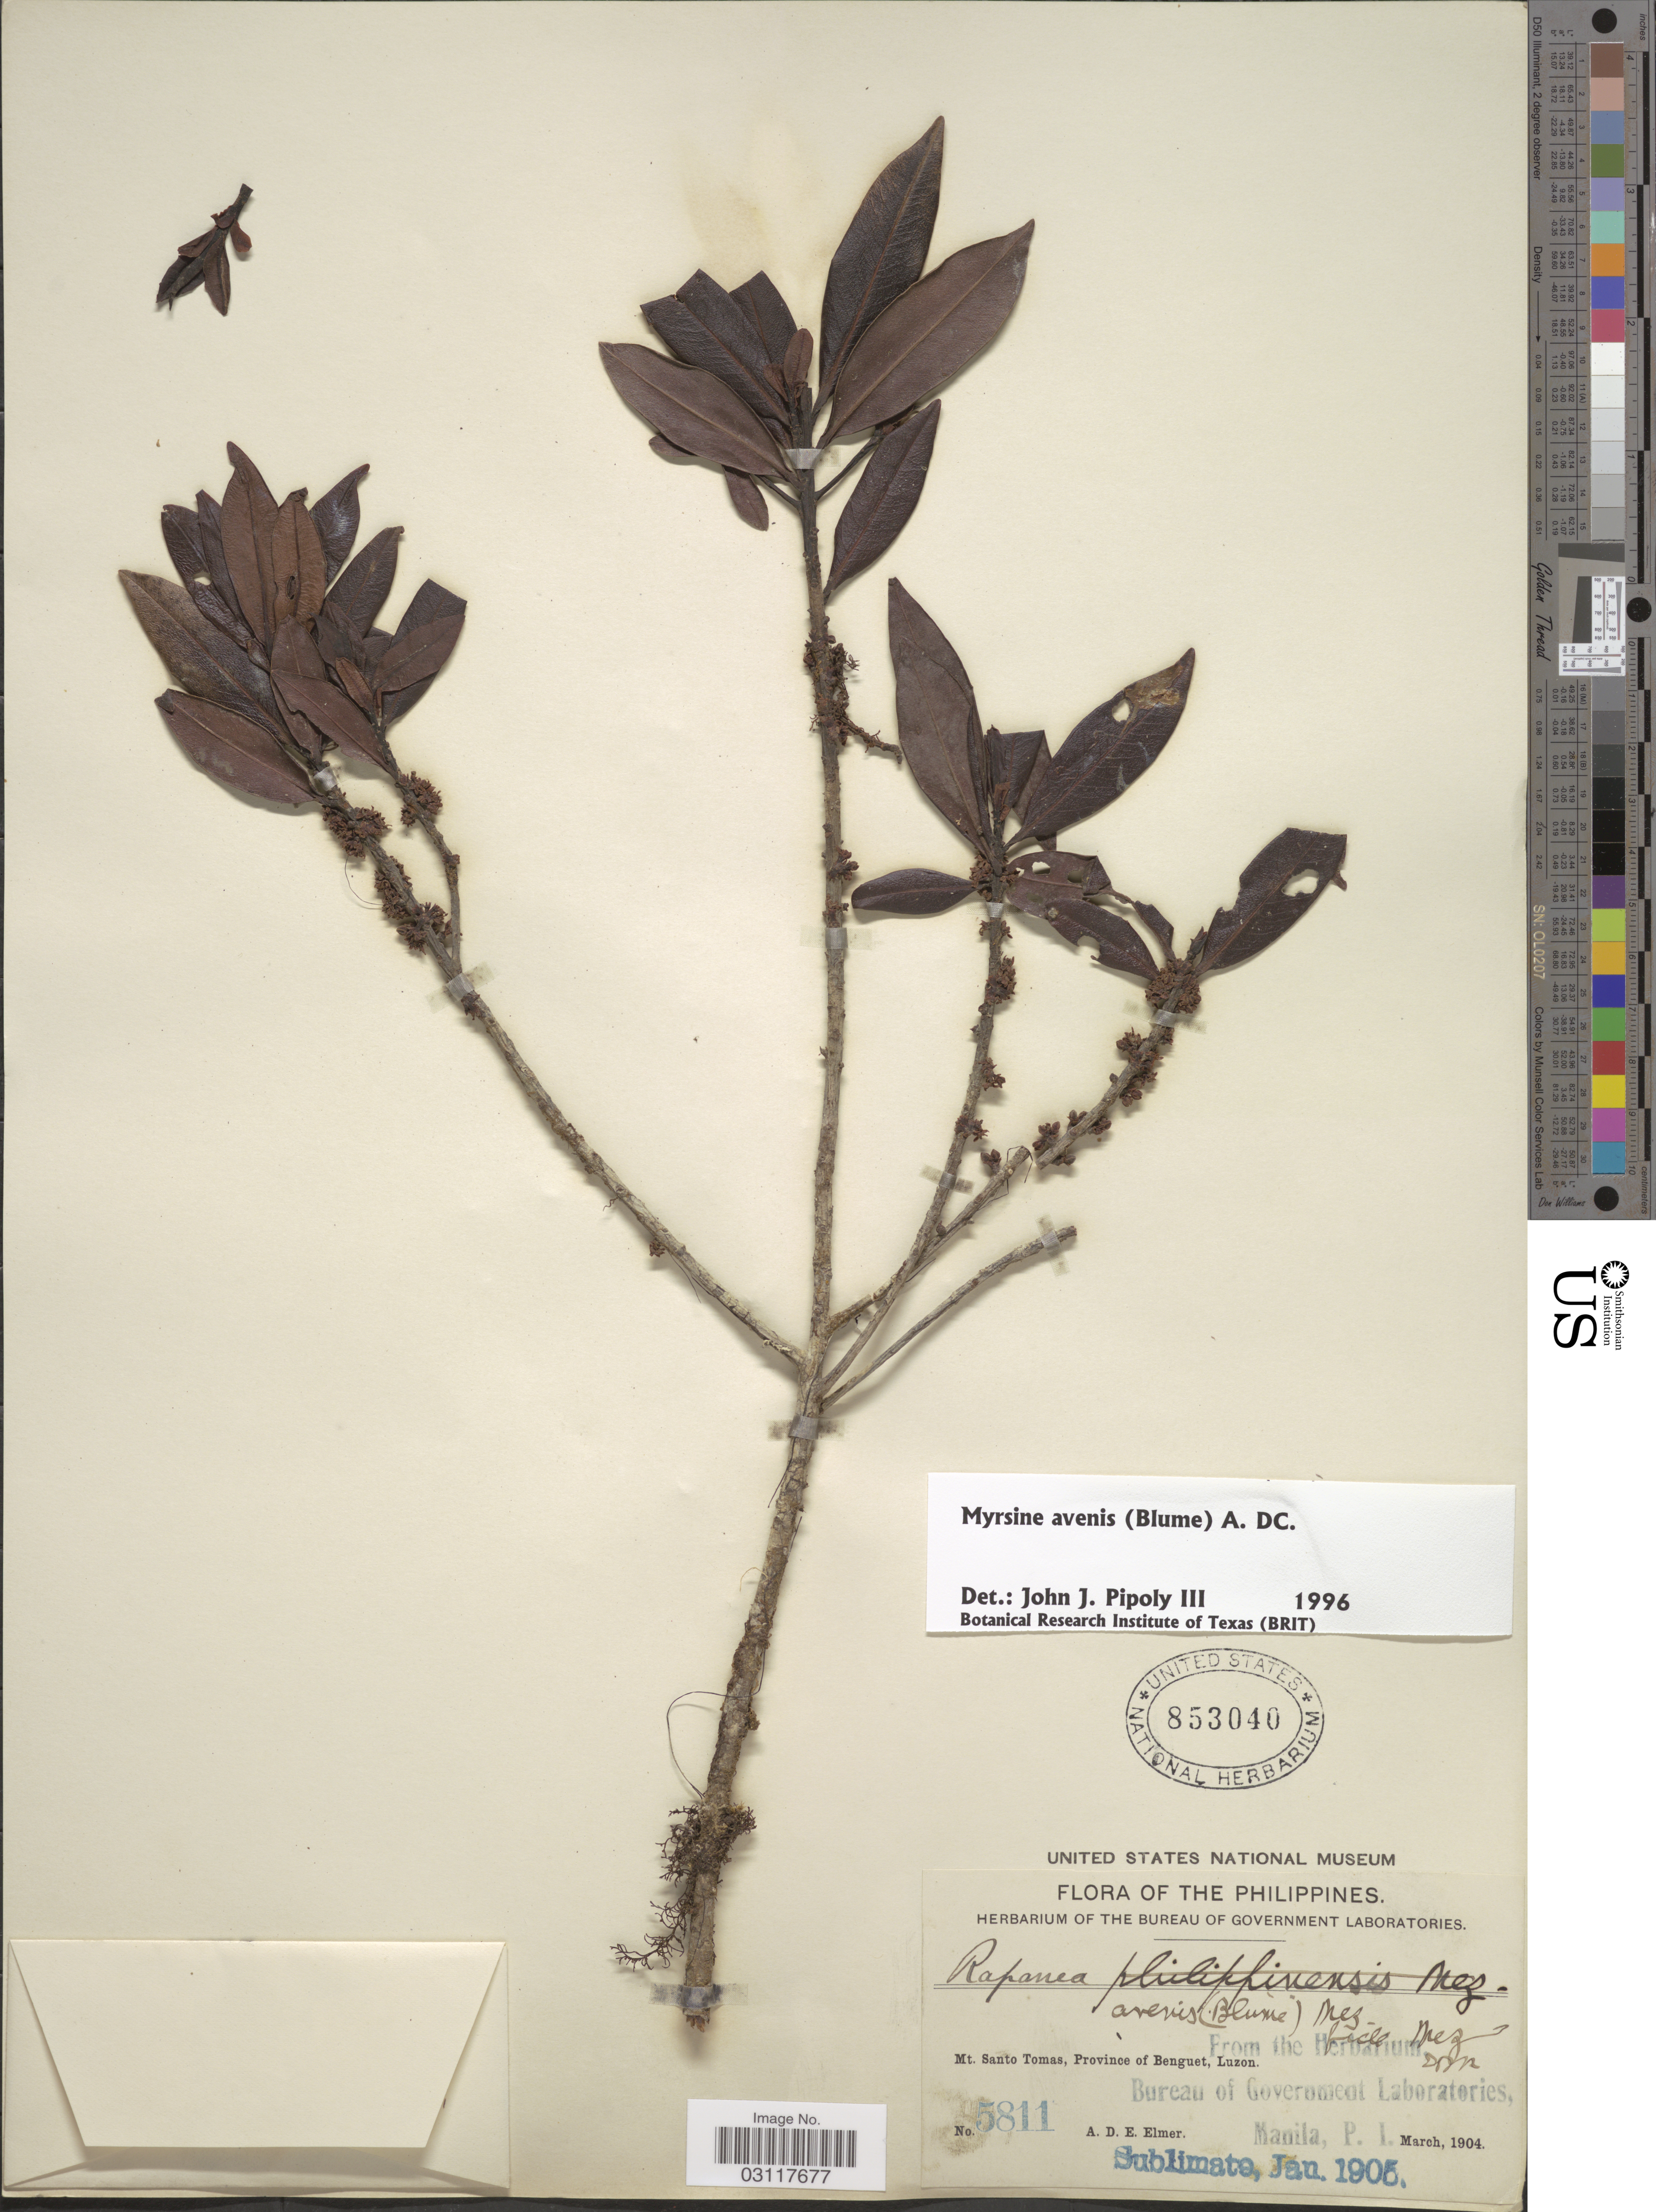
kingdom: Plantae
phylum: Tracheophyta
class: Magnoliopsida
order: Ericales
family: Primulaceae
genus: Myrsine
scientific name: Myrsine avenis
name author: A. DC.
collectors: A. D. E. Elmer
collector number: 5811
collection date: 1904-03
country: Philippines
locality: Mt. Santo Tomas, Province of Benguet, Luzon.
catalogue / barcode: US 853040